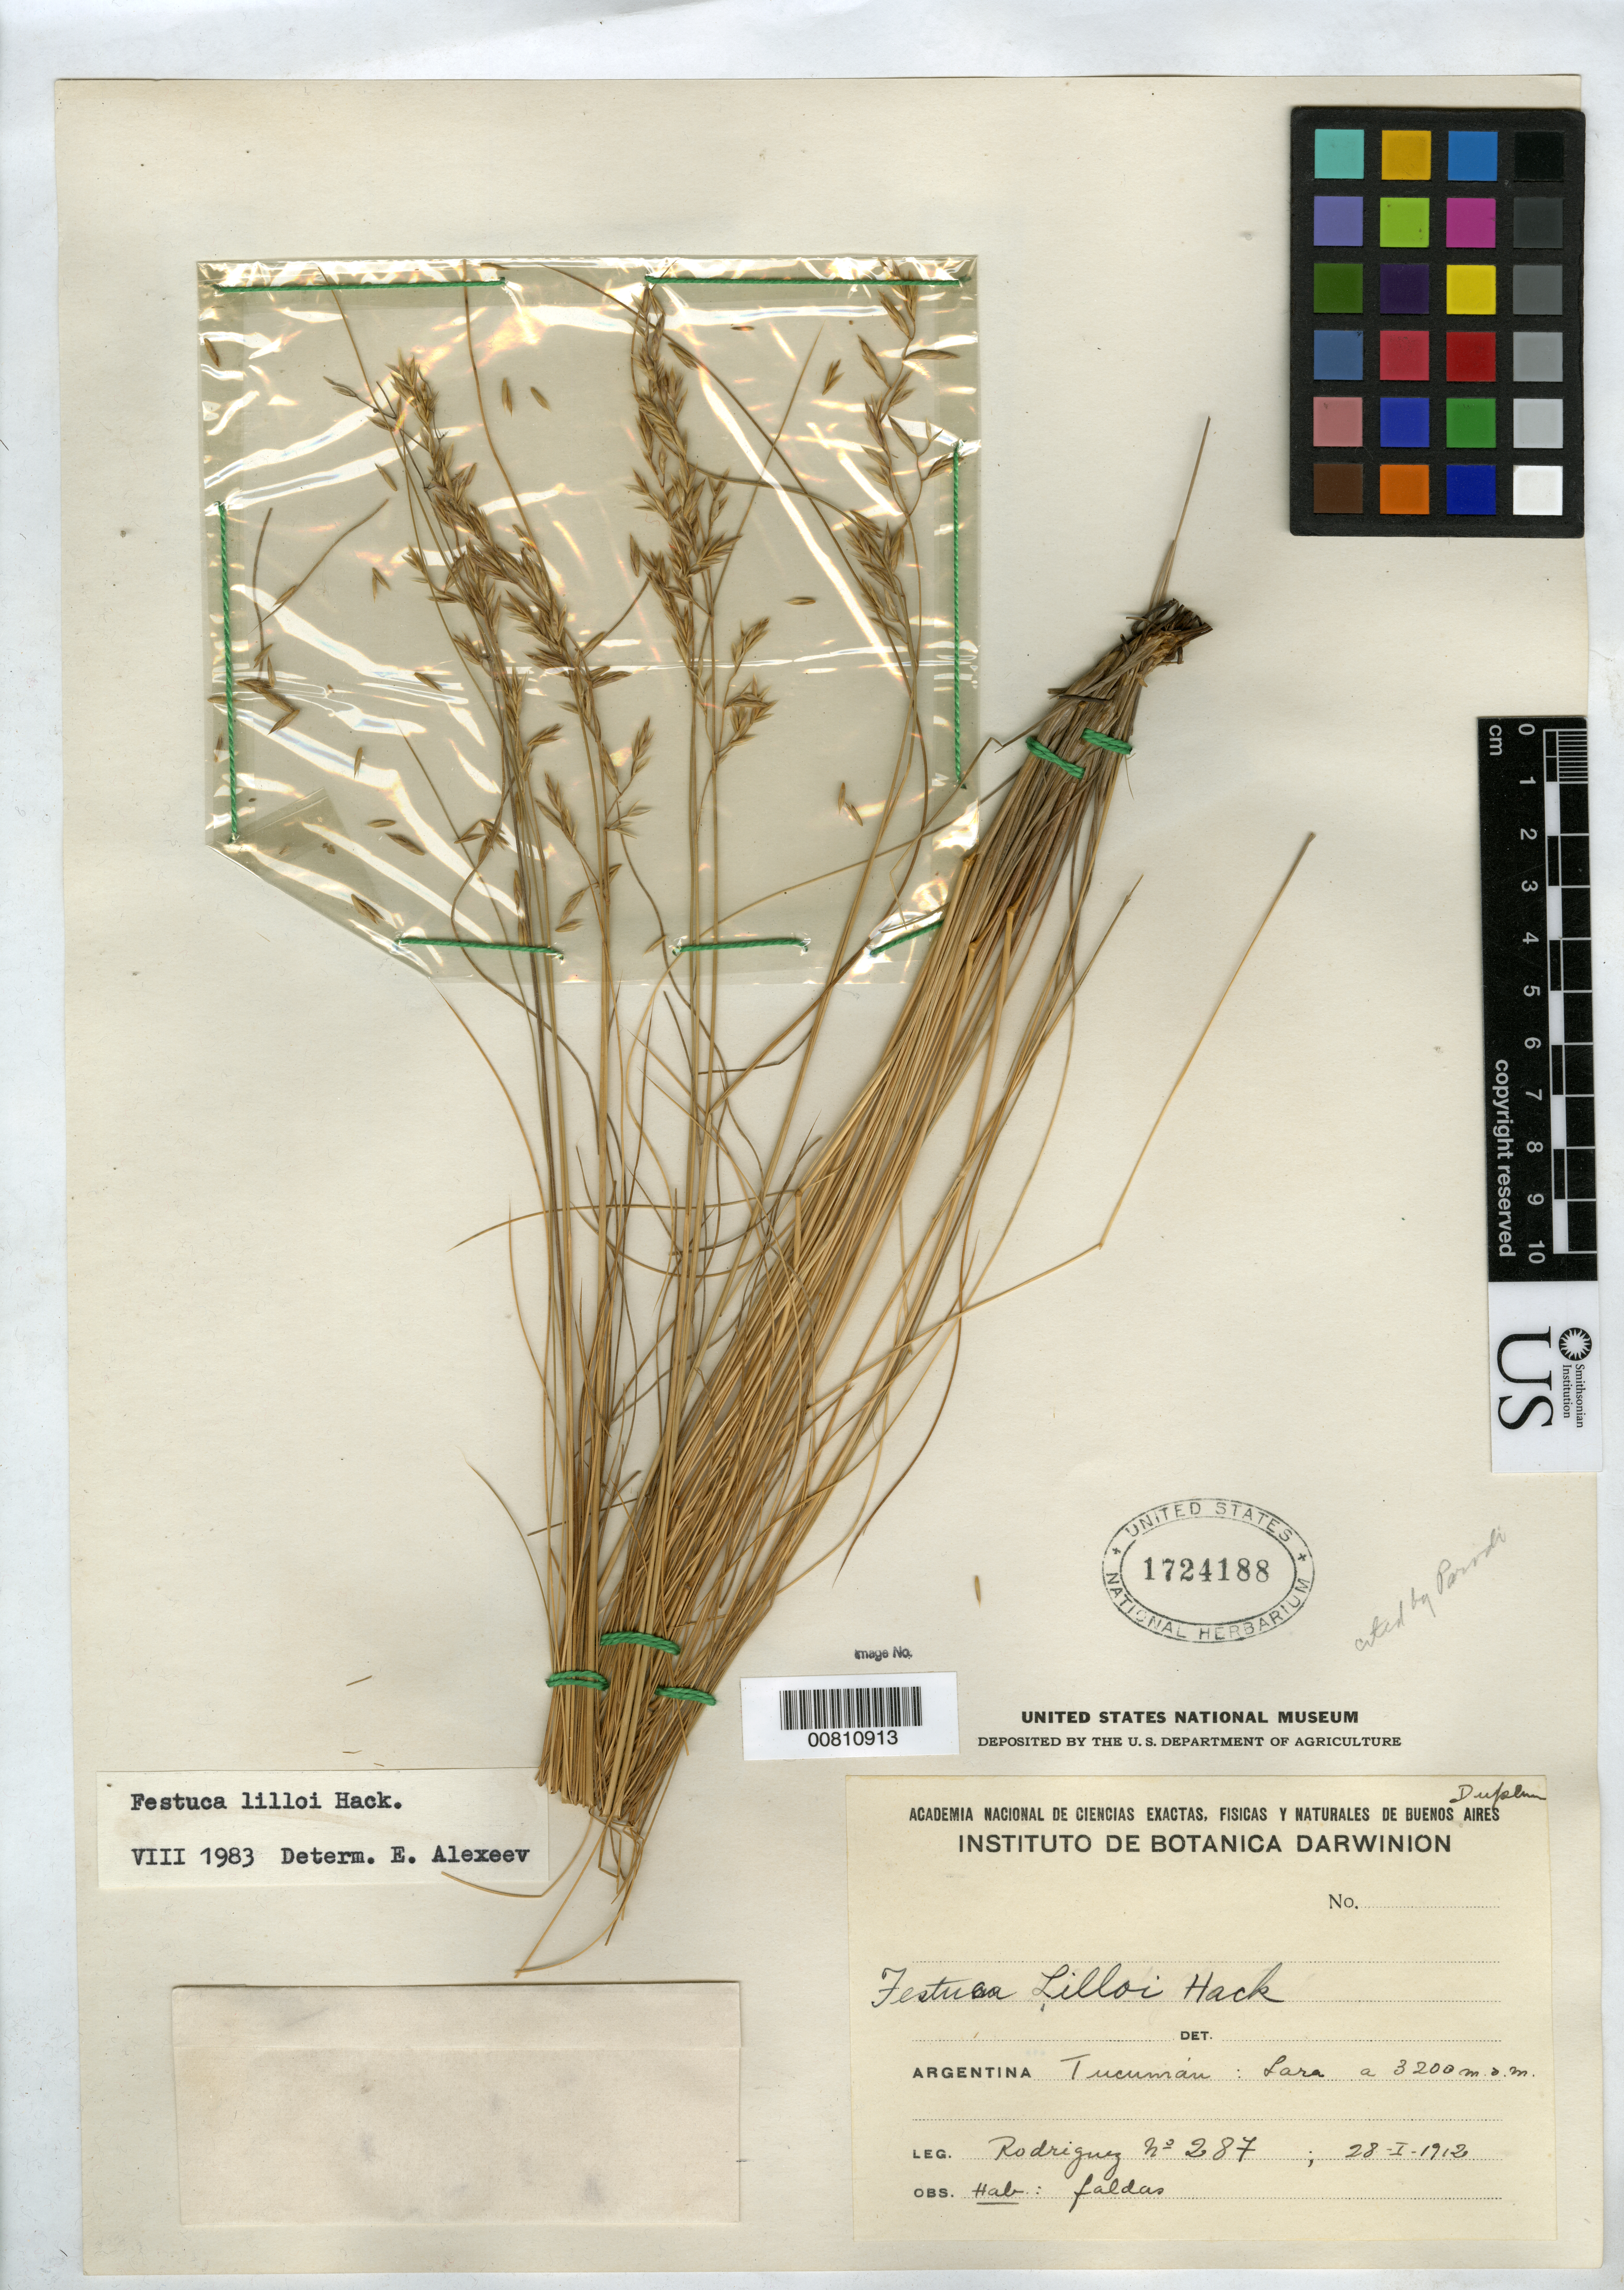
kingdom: Plantae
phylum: Tracheophyta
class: Liliopsida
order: Poales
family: Poaceae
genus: Festuca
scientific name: Festuca lilloi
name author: Hack. in Stuck.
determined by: Alexeev, E. B.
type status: Isotype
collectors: D. Rodriguez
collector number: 287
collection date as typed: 28 Jan 1912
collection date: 1912-01-28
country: Argentina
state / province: Tucumán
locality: Tucumán: Lara.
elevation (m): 3200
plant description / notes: Holotype at W, acc. to Tropicos.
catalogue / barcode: US 1724188